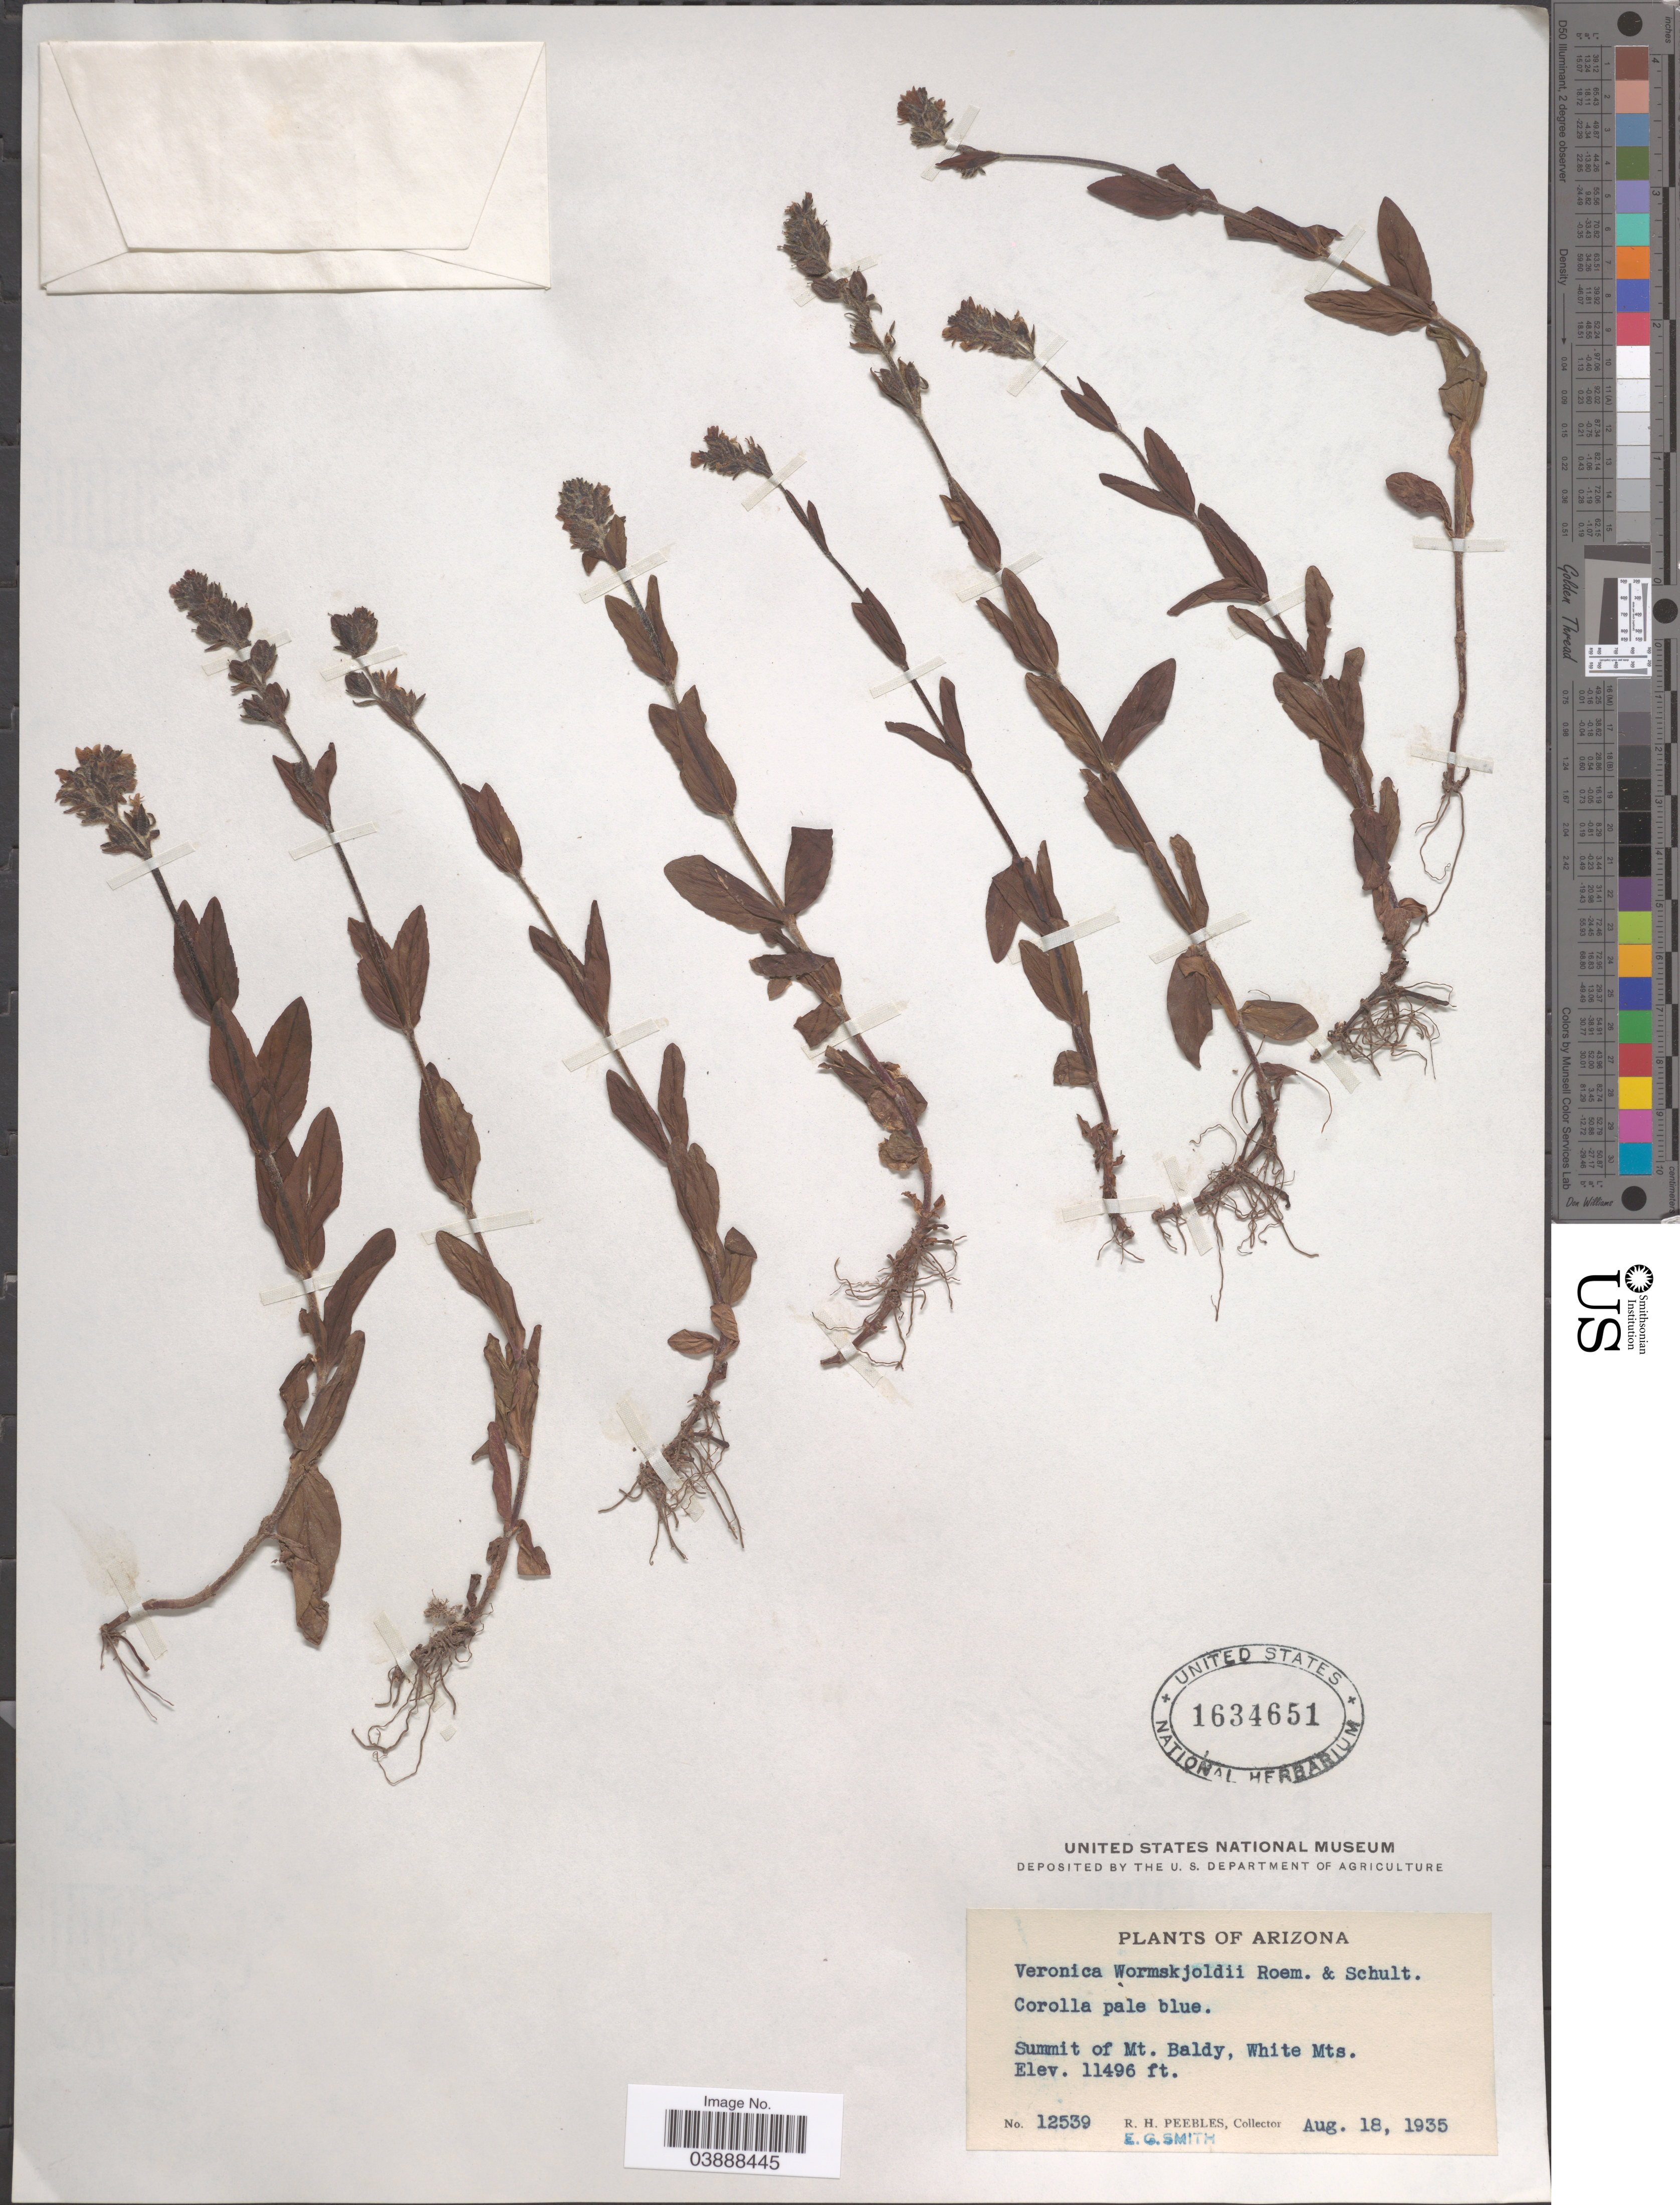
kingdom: Plantae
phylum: Tracheophyta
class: Magnoliopsida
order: Lamiales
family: Plantaginaceae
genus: Veronica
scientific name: Veronica wormskjoldii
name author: Roem. & Schult.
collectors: R. H. Peebles & E. G. Smith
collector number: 12539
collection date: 1935-08-18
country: United States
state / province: Arizona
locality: Summit of Mt. Baldy, White Mts.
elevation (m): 3504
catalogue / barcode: US 1634651